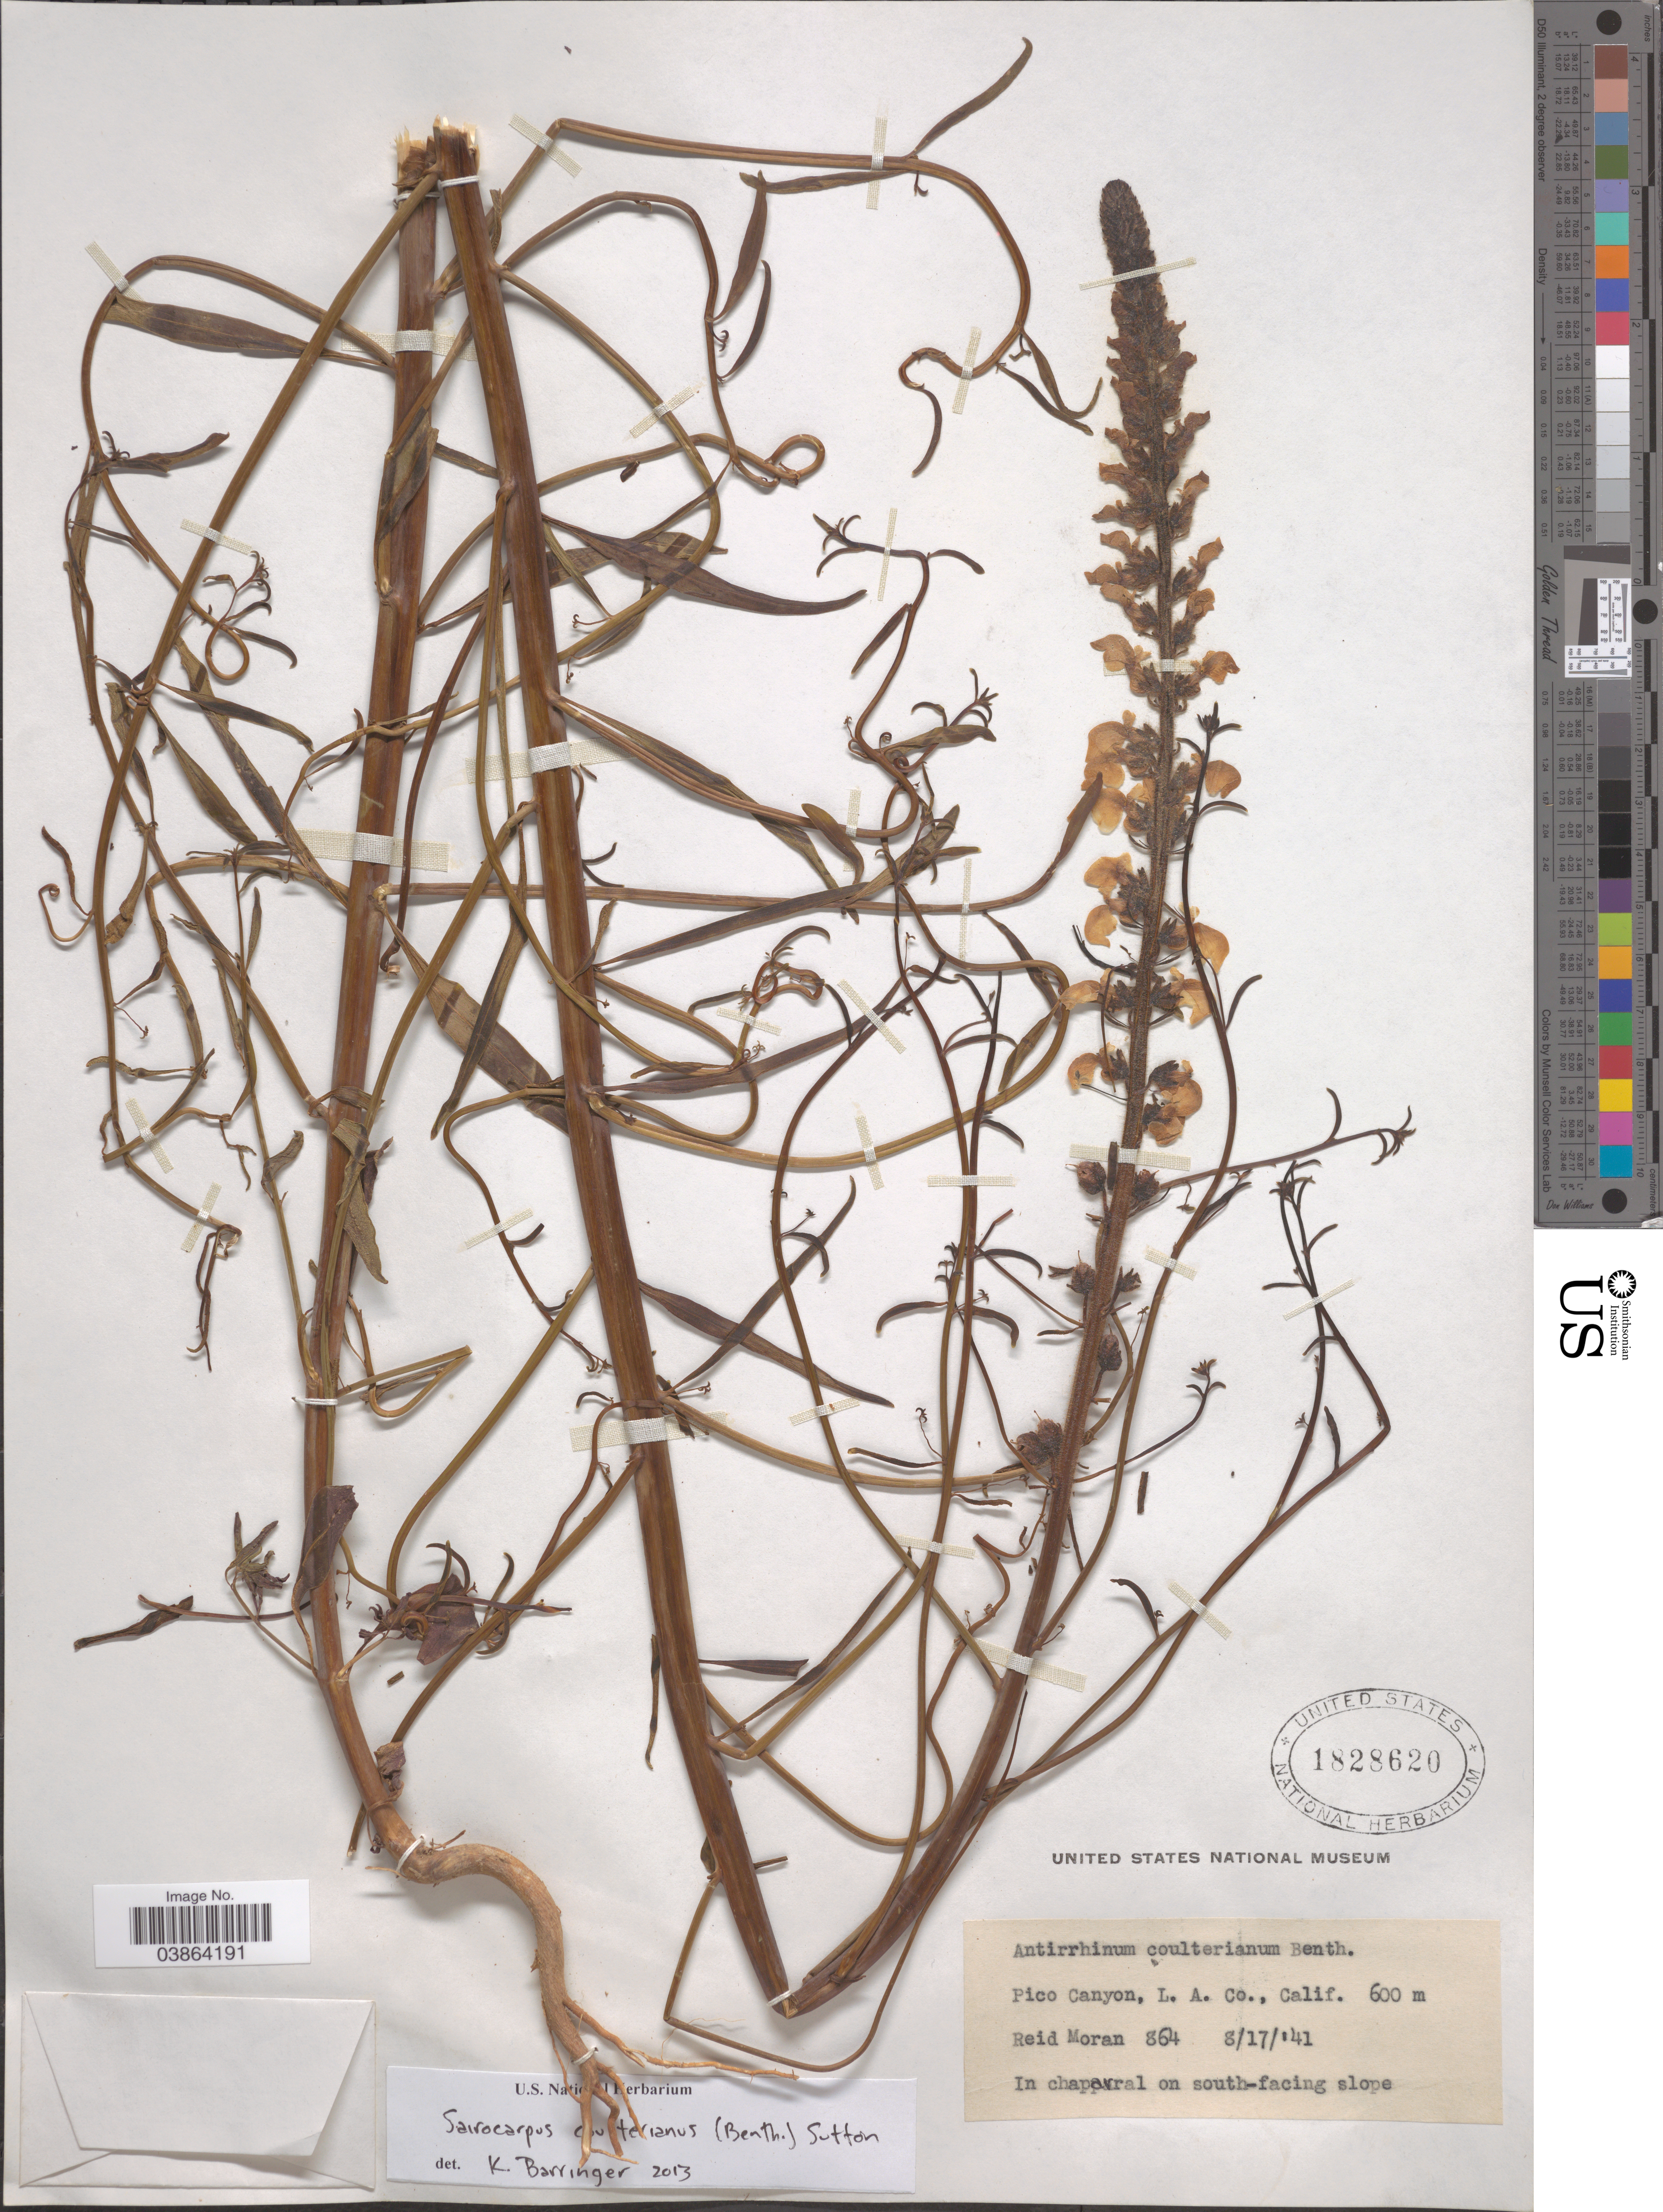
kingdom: Plantae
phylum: Tracheophyta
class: Magnoliopsida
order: Lamiales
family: Plantaginaceae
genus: Sairocarpus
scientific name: Sairocarpus coulterianus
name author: (Benth.) D.A. Sutton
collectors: R. V. Moran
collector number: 864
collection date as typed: Transcribed d/m/y: 17/8/41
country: United States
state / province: California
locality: Pico Canyon, L. A. On south-facing slope.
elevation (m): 600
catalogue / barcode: US 1828620